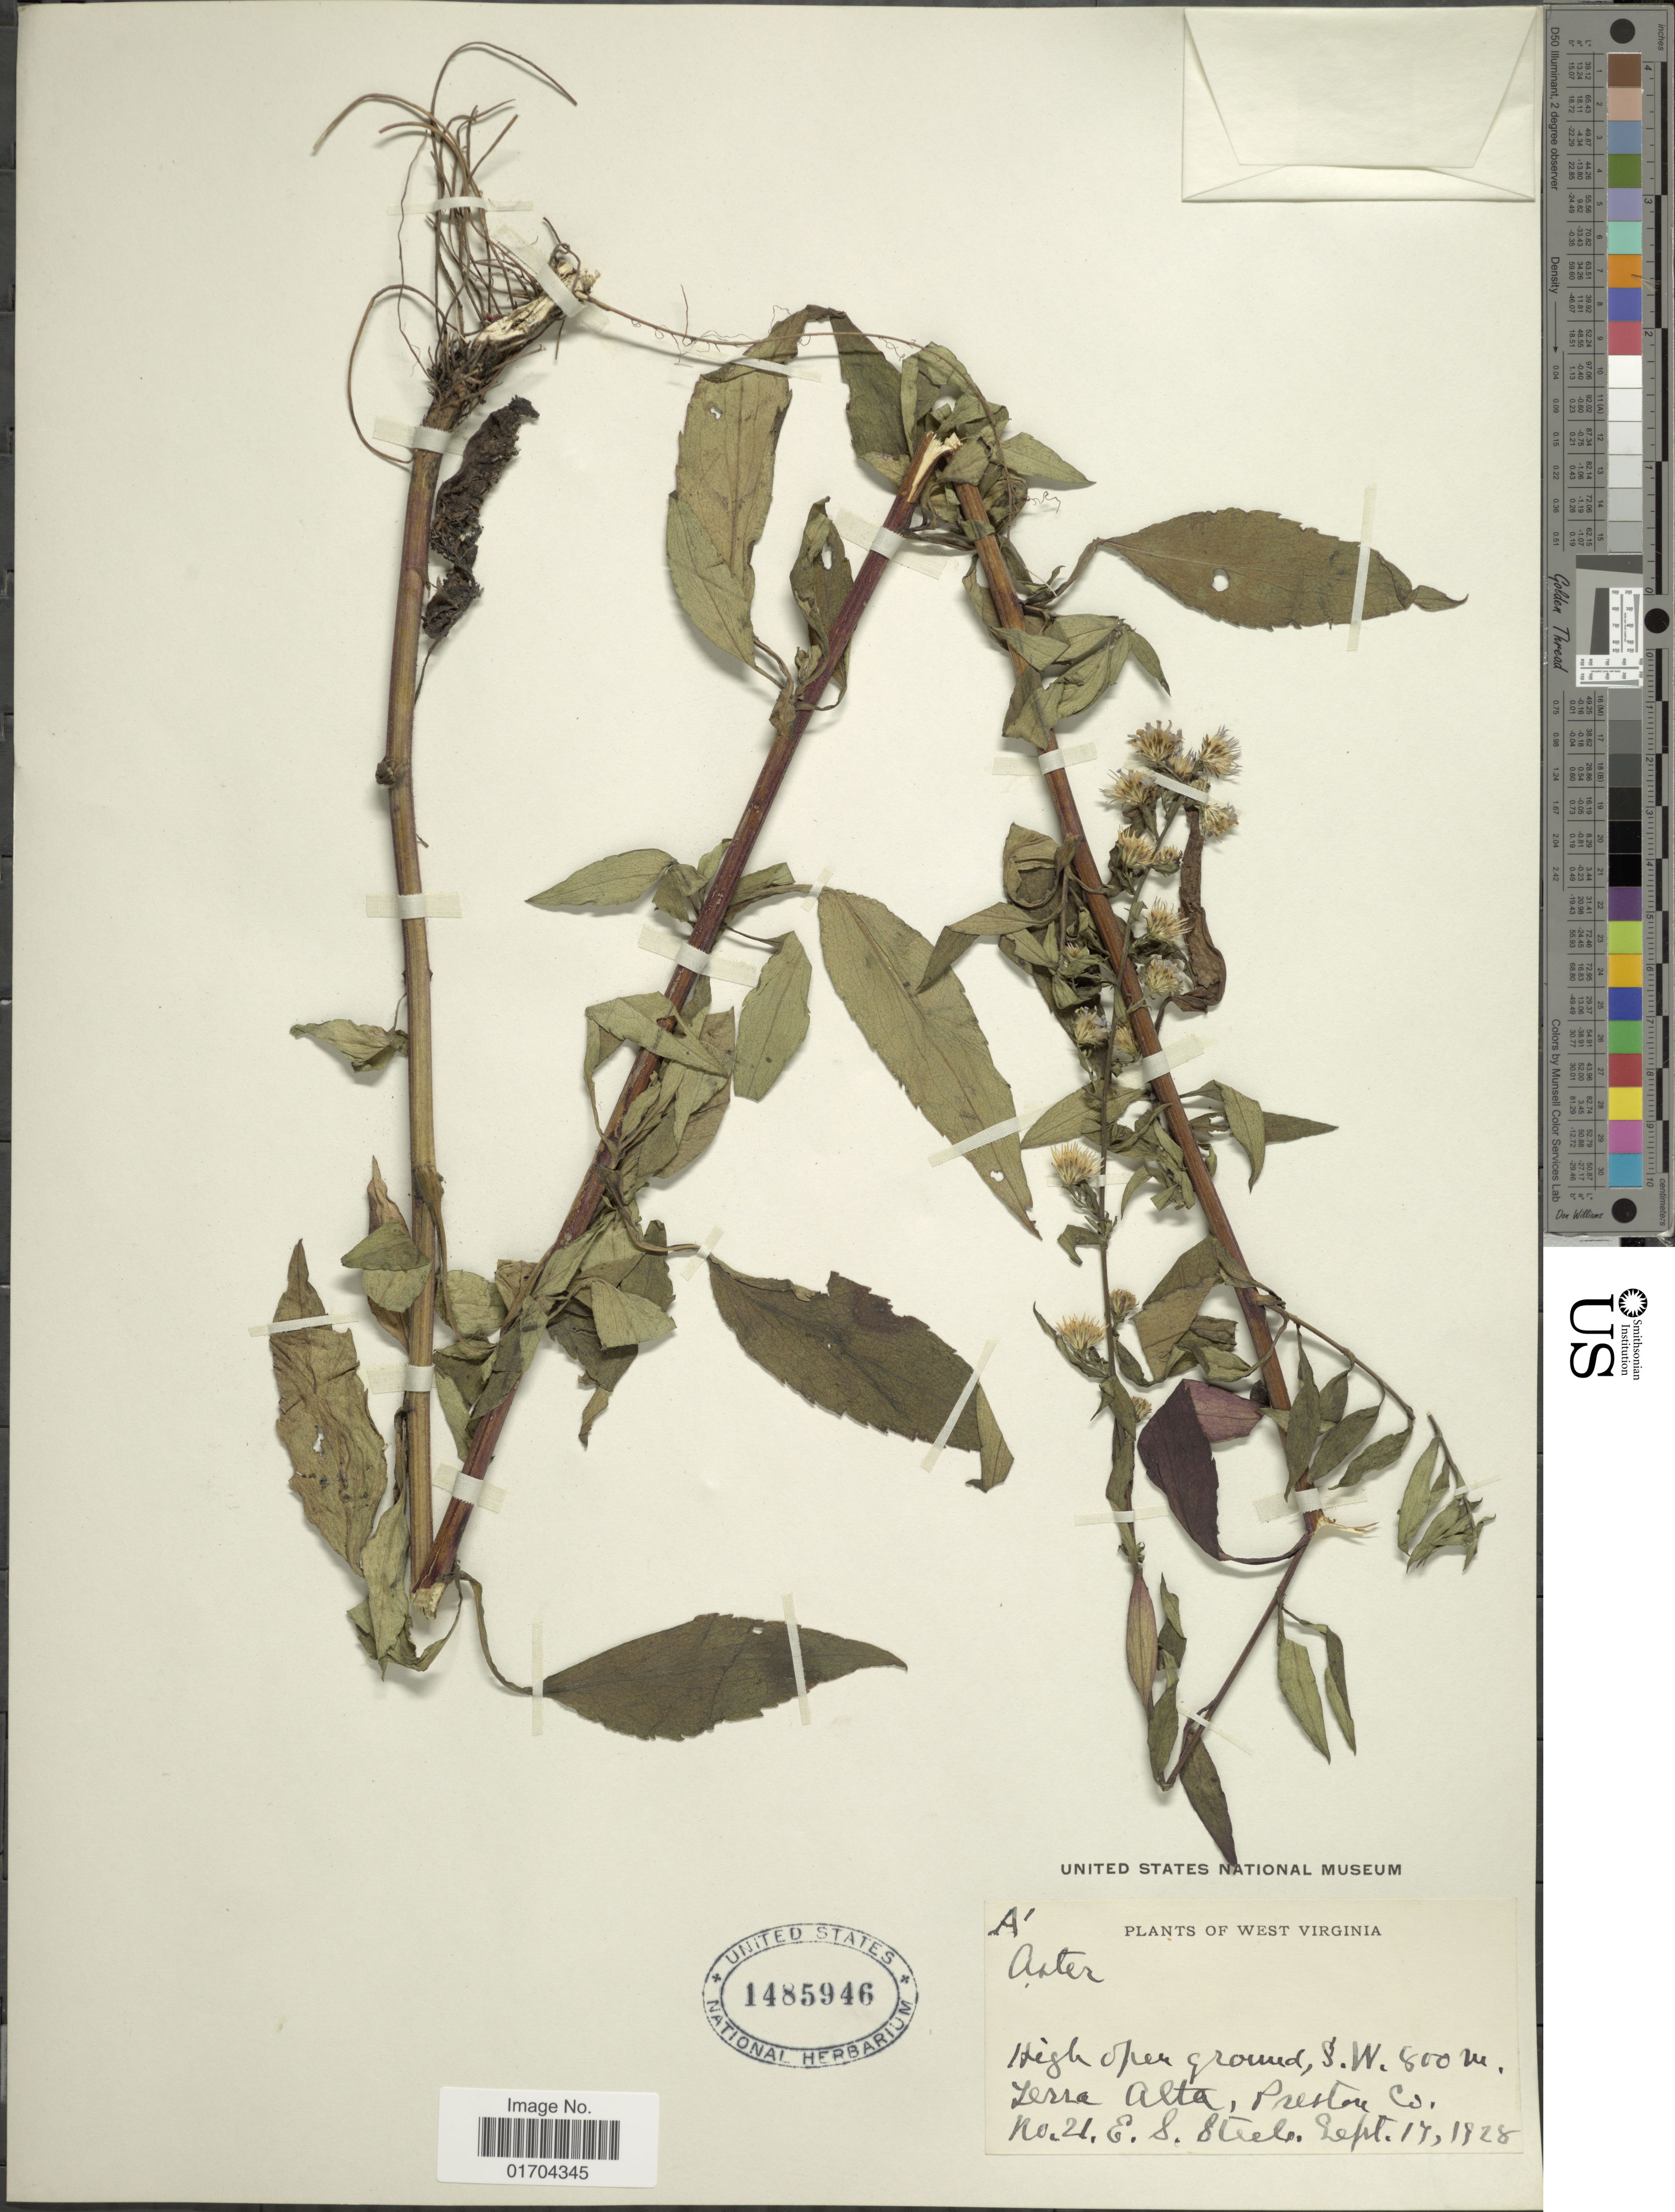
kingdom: Plantae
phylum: Tracheophyta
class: Magnoliopsida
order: Asterales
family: Asteraceae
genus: Symphyotrichum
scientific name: Symphyotrichum sp.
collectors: E. Steele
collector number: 21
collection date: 1928-09-17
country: United States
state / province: West Virginia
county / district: Preston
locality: S.W., Terra Alta, preston Co.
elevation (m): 800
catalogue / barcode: US 1485946